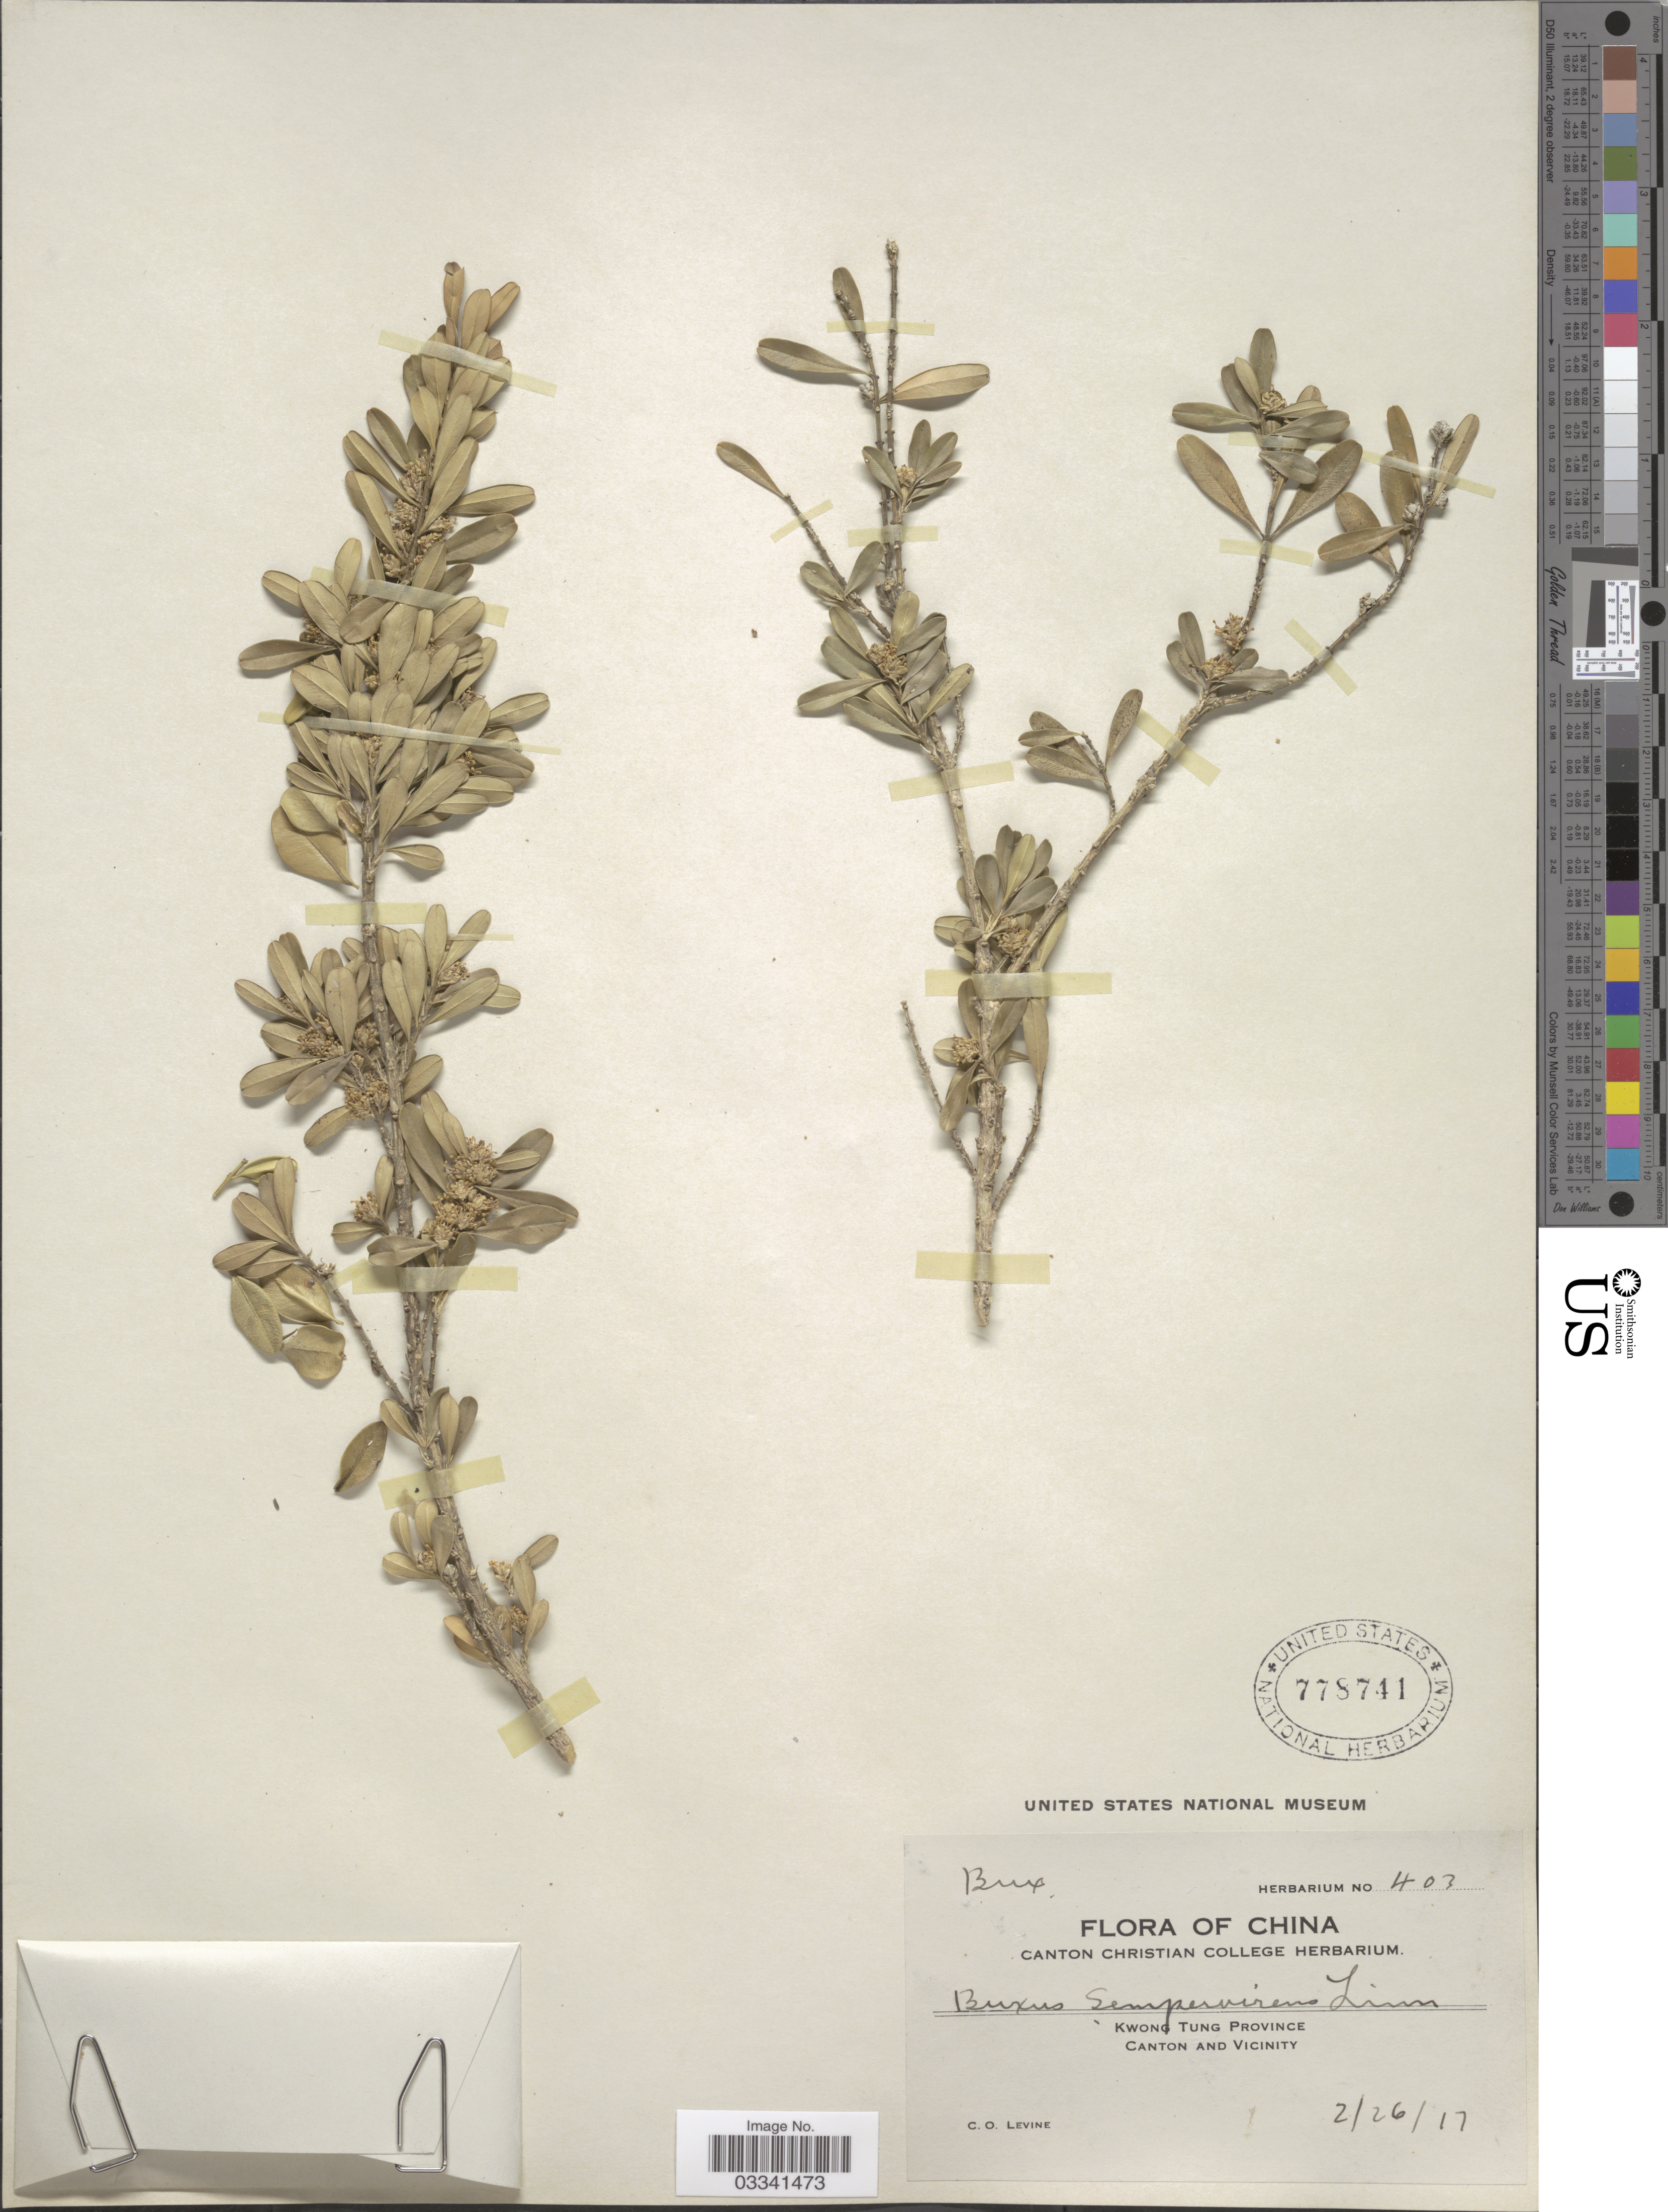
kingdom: Plantae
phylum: Tracheophyta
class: Magnoliopsida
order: Buxales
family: Buxaceae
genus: Buxus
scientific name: Buxus sempervirens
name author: L.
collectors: C. O. Levine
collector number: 403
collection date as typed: Transcribed d/m/y: 26/2/17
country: China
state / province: Guangdong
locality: Kwong Tung Province. Canton and Vicinity.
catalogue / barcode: US 778741